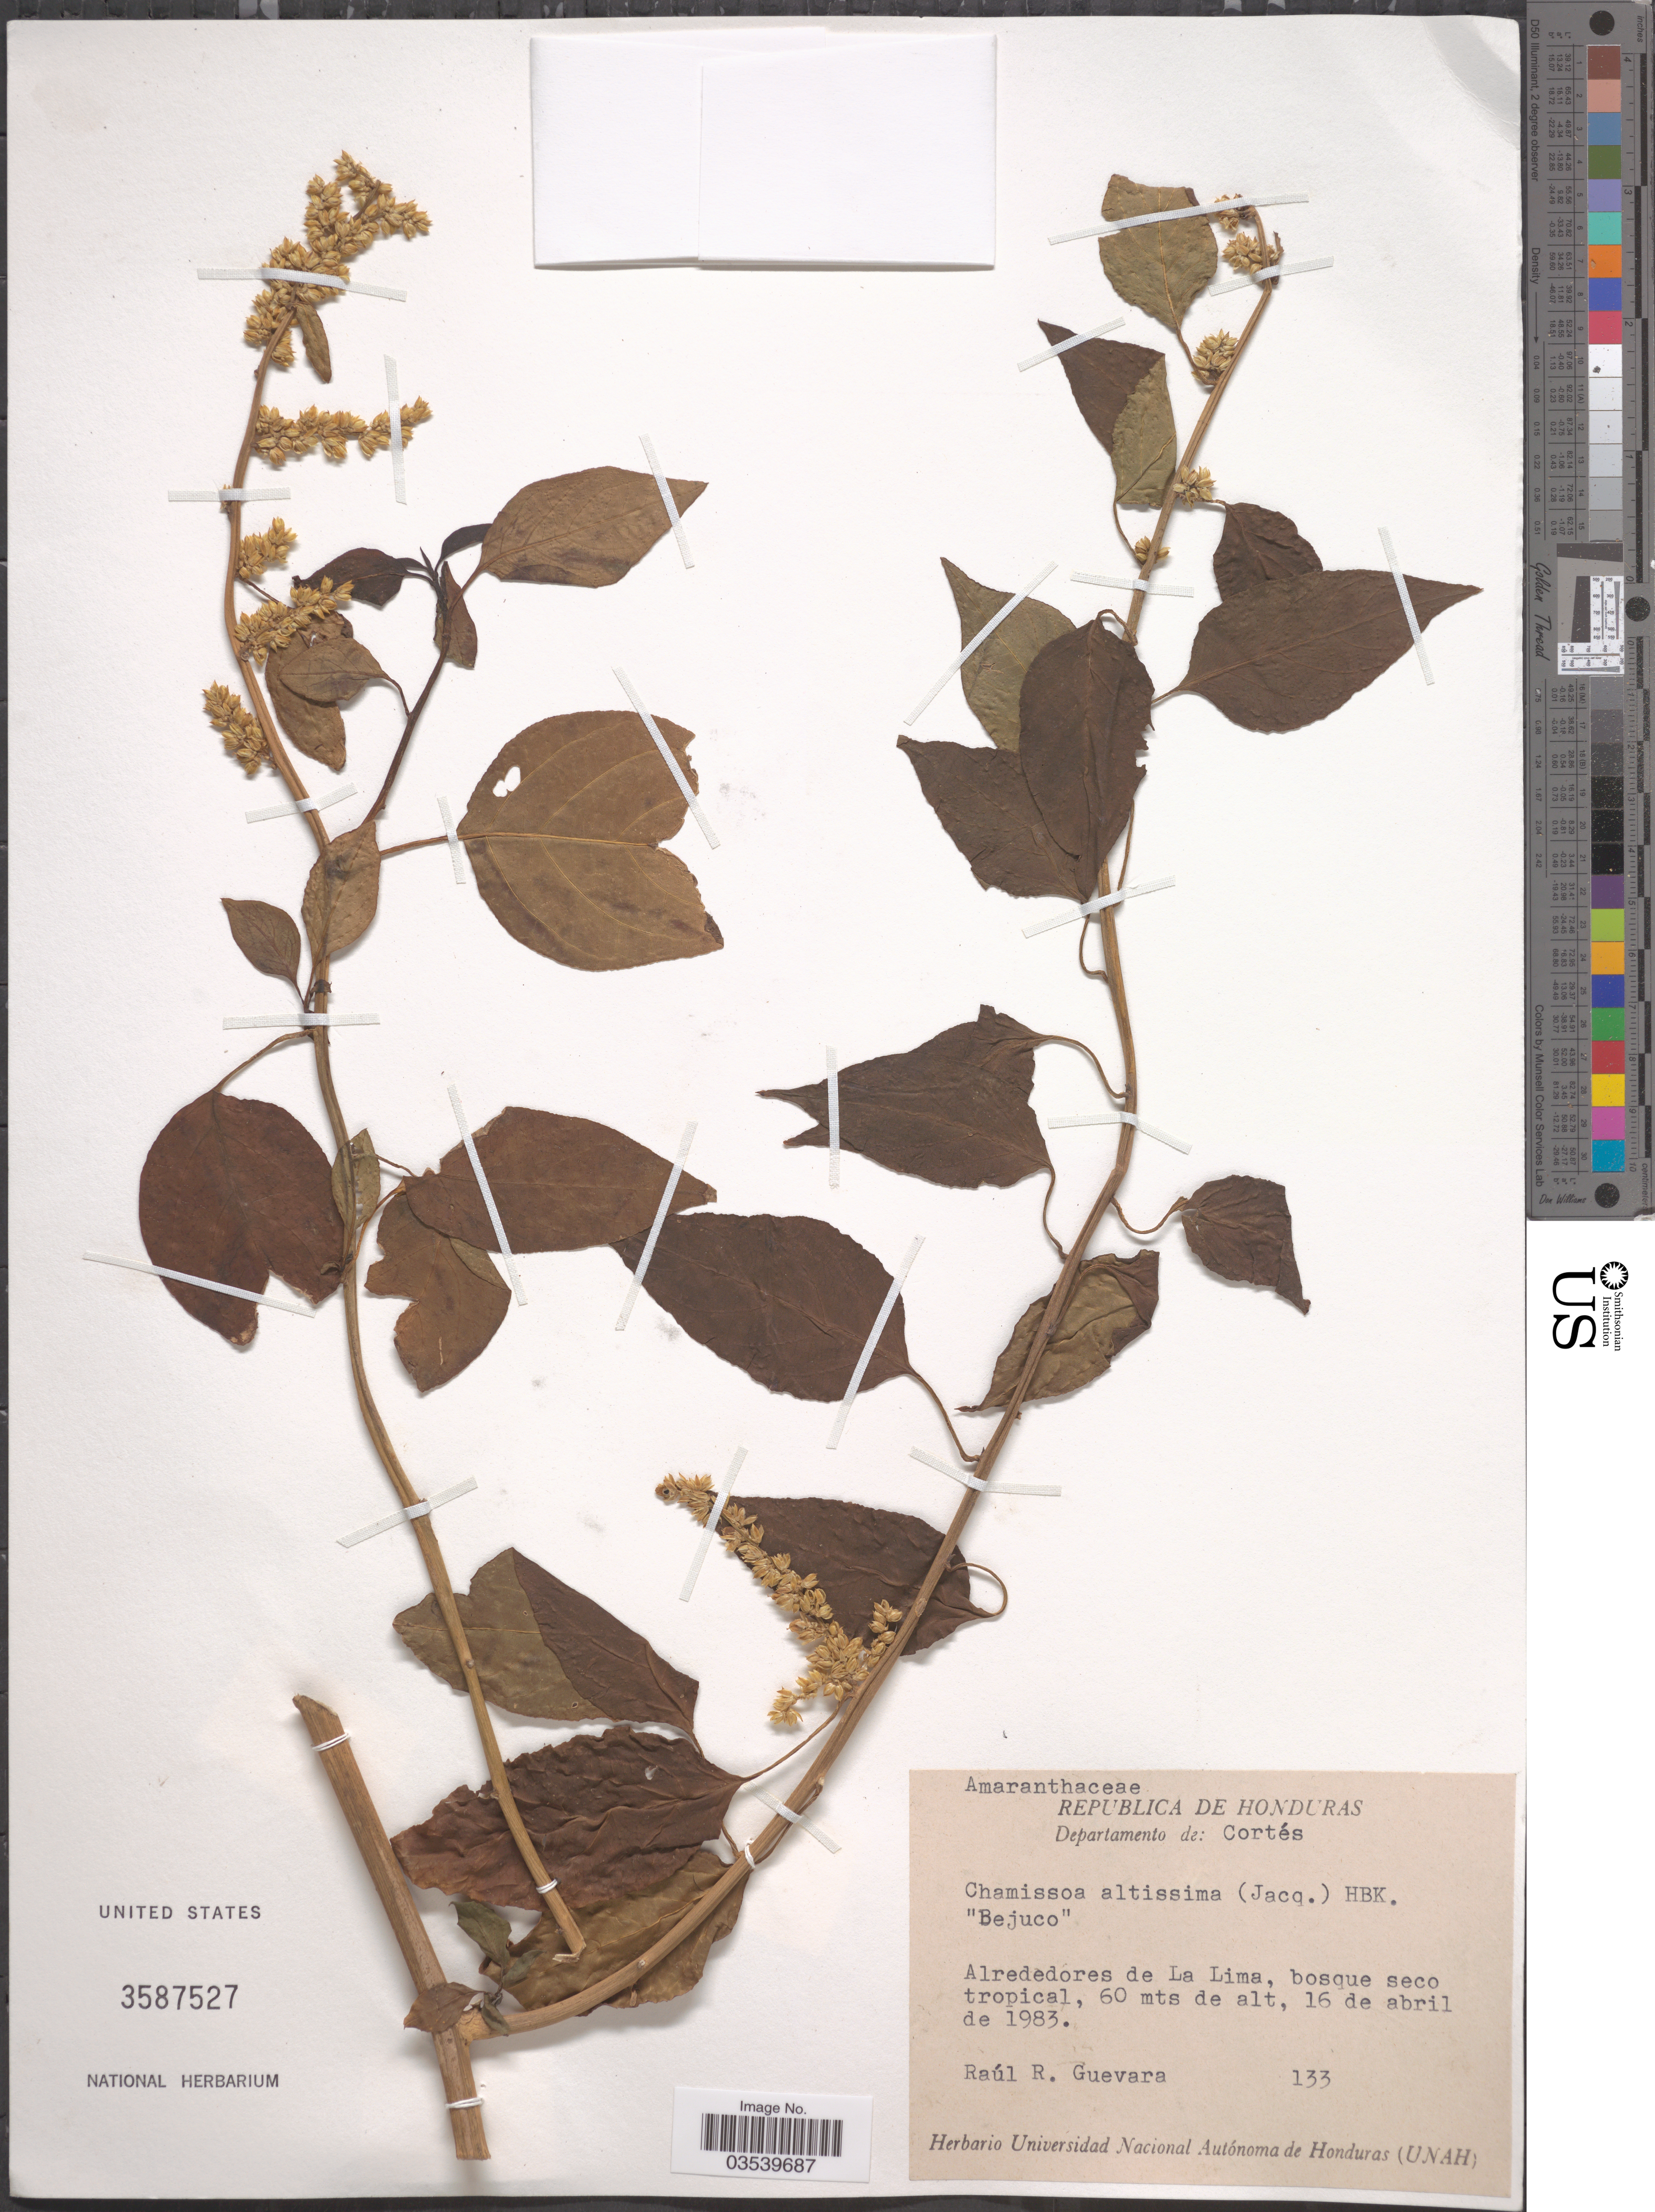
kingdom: Plantae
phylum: Tracheophyta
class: Magnoliopsida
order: Caryophyllales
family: Amaranthaceae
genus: Chamissoa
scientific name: Chamissoa altissima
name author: (Jacq.) Kunth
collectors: R. Guevara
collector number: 133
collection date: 1983-04-16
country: Honduras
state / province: Cortés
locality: Departamento de: Cortés. Alrededores de La Lima, bosque seco tropical.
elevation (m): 60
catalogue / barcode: US 3587527